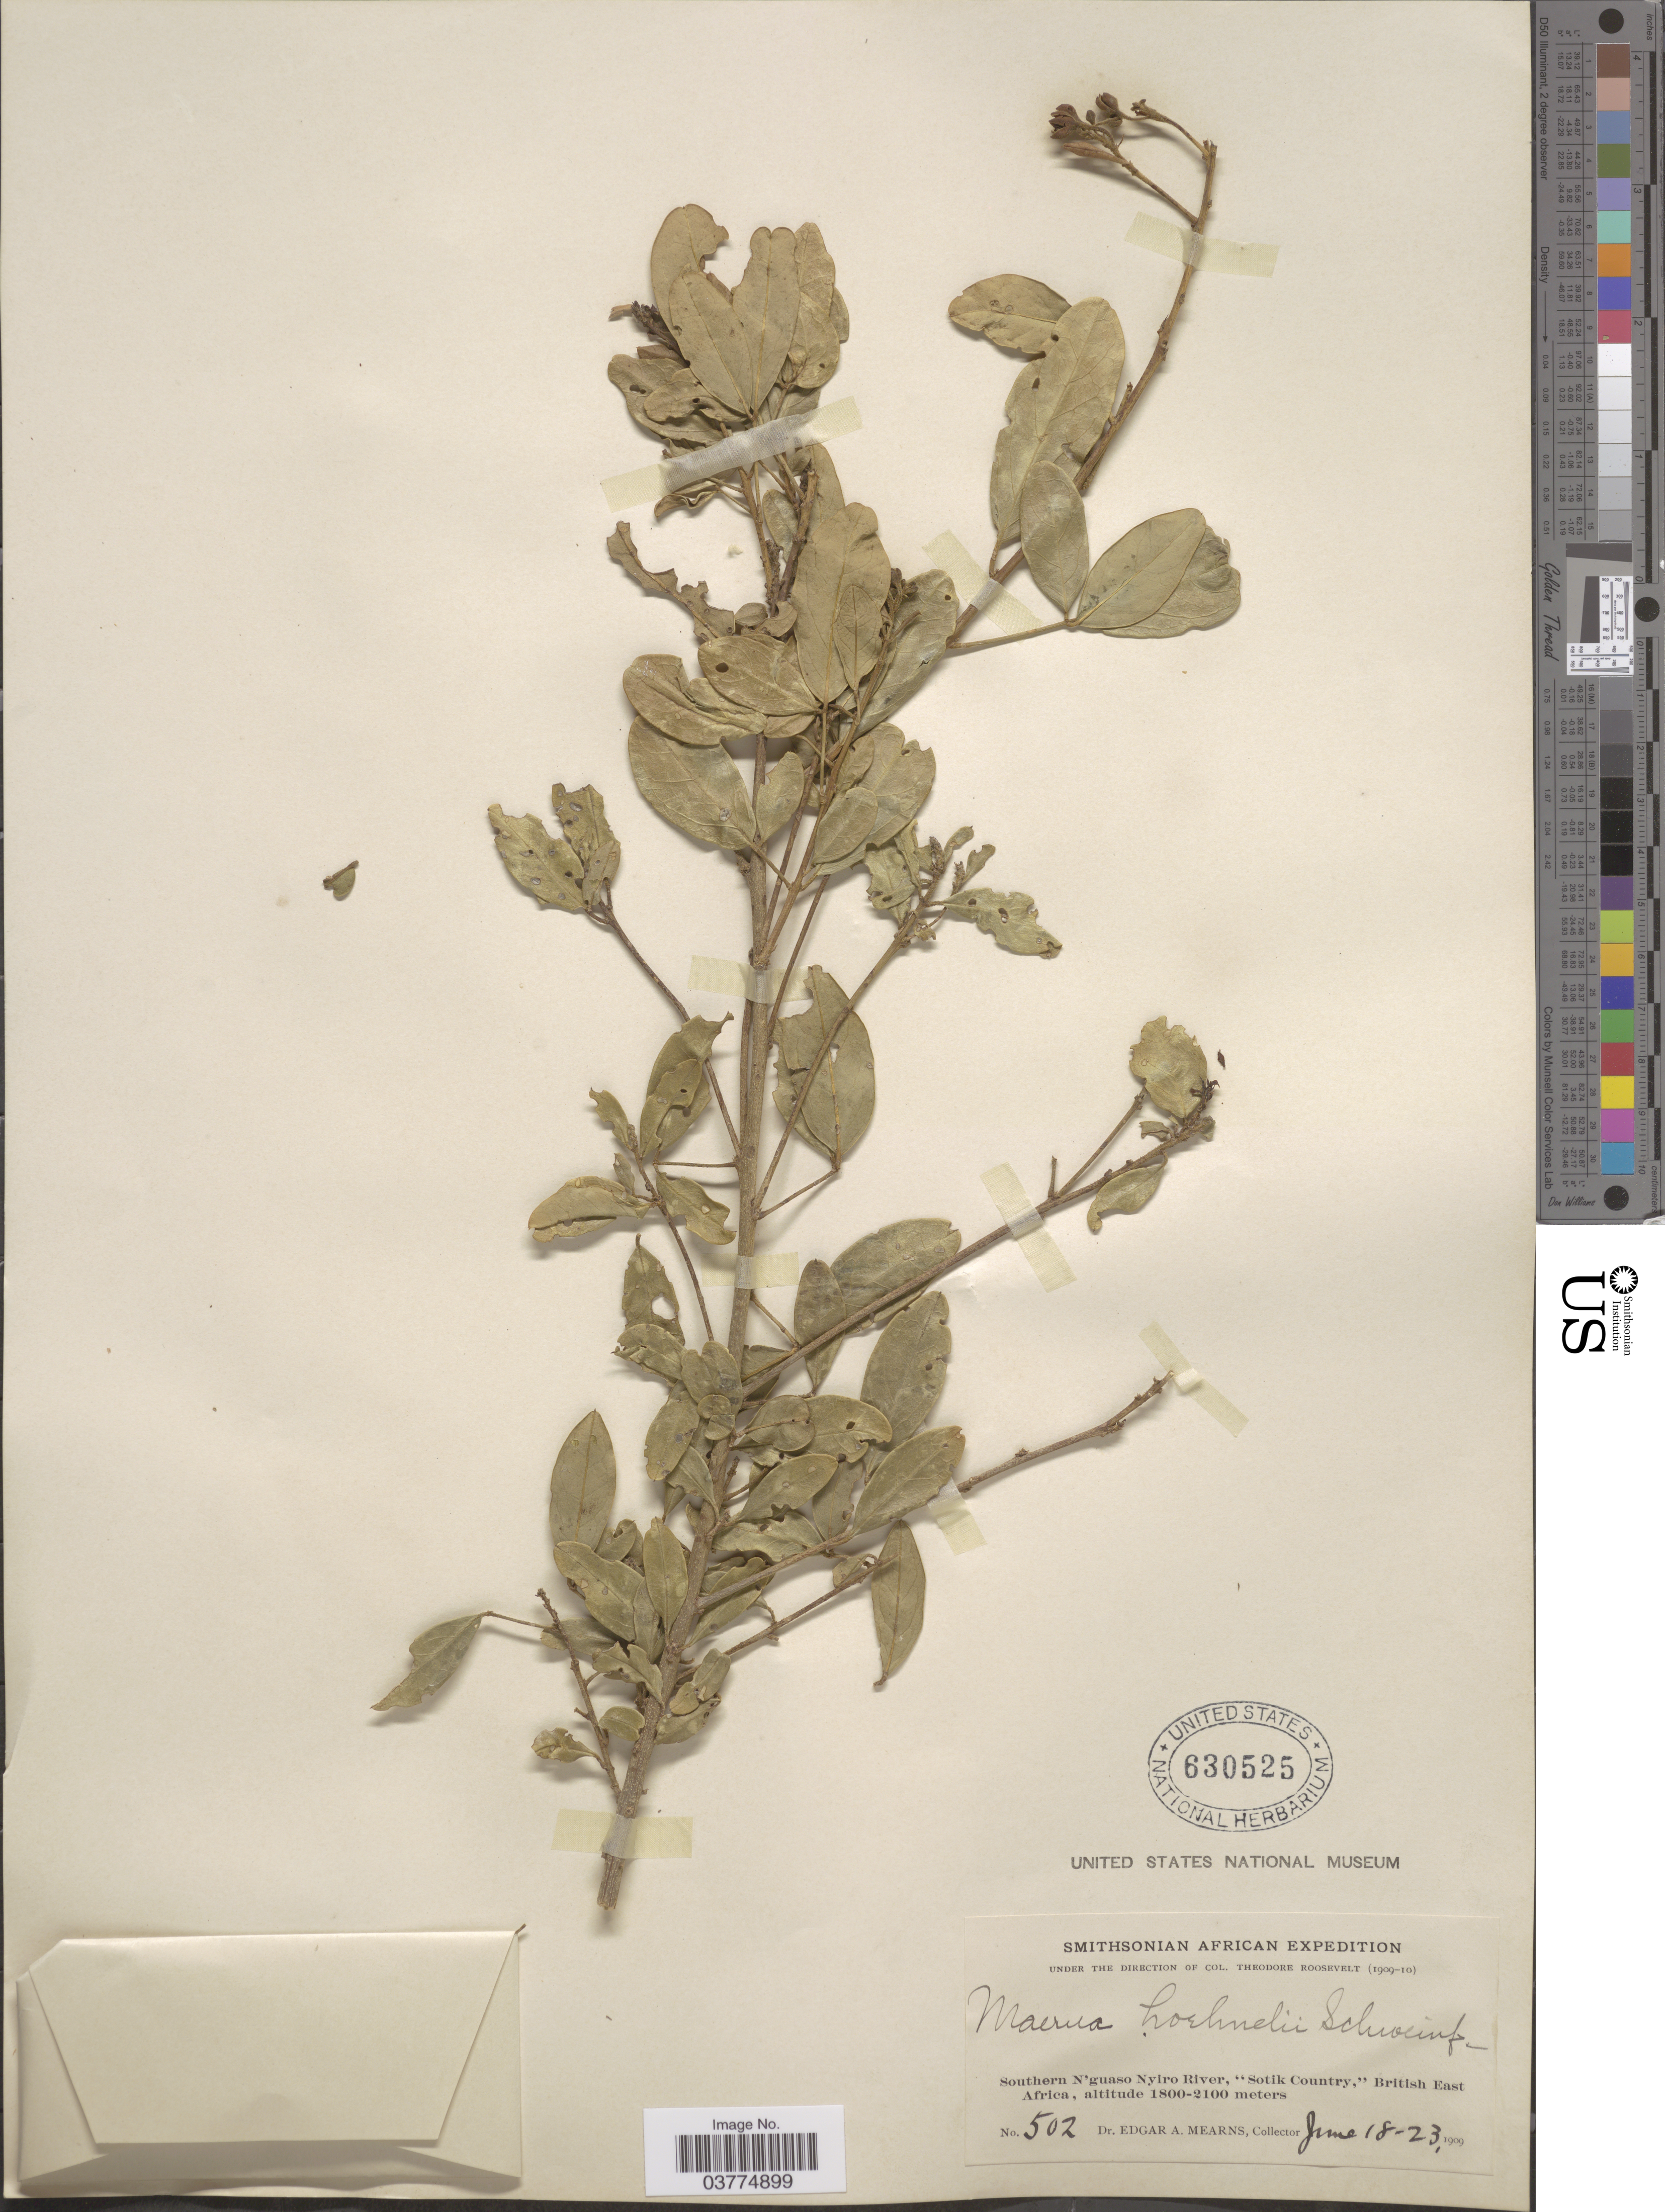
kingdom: Plantae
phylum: Tracheophyta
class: Magnoliopsida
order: Brassicales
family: Capparaceae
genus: Maerua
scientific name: Maerua hoehnelii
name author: Schweinf.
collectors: E. A. Mearns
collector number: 502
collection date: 1909-06-18/1909-06-23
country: Kenya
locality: Southern N'guaso Nyiro River, "Sotik Country", British East Africa.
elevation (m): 1800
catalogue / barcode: US 630525